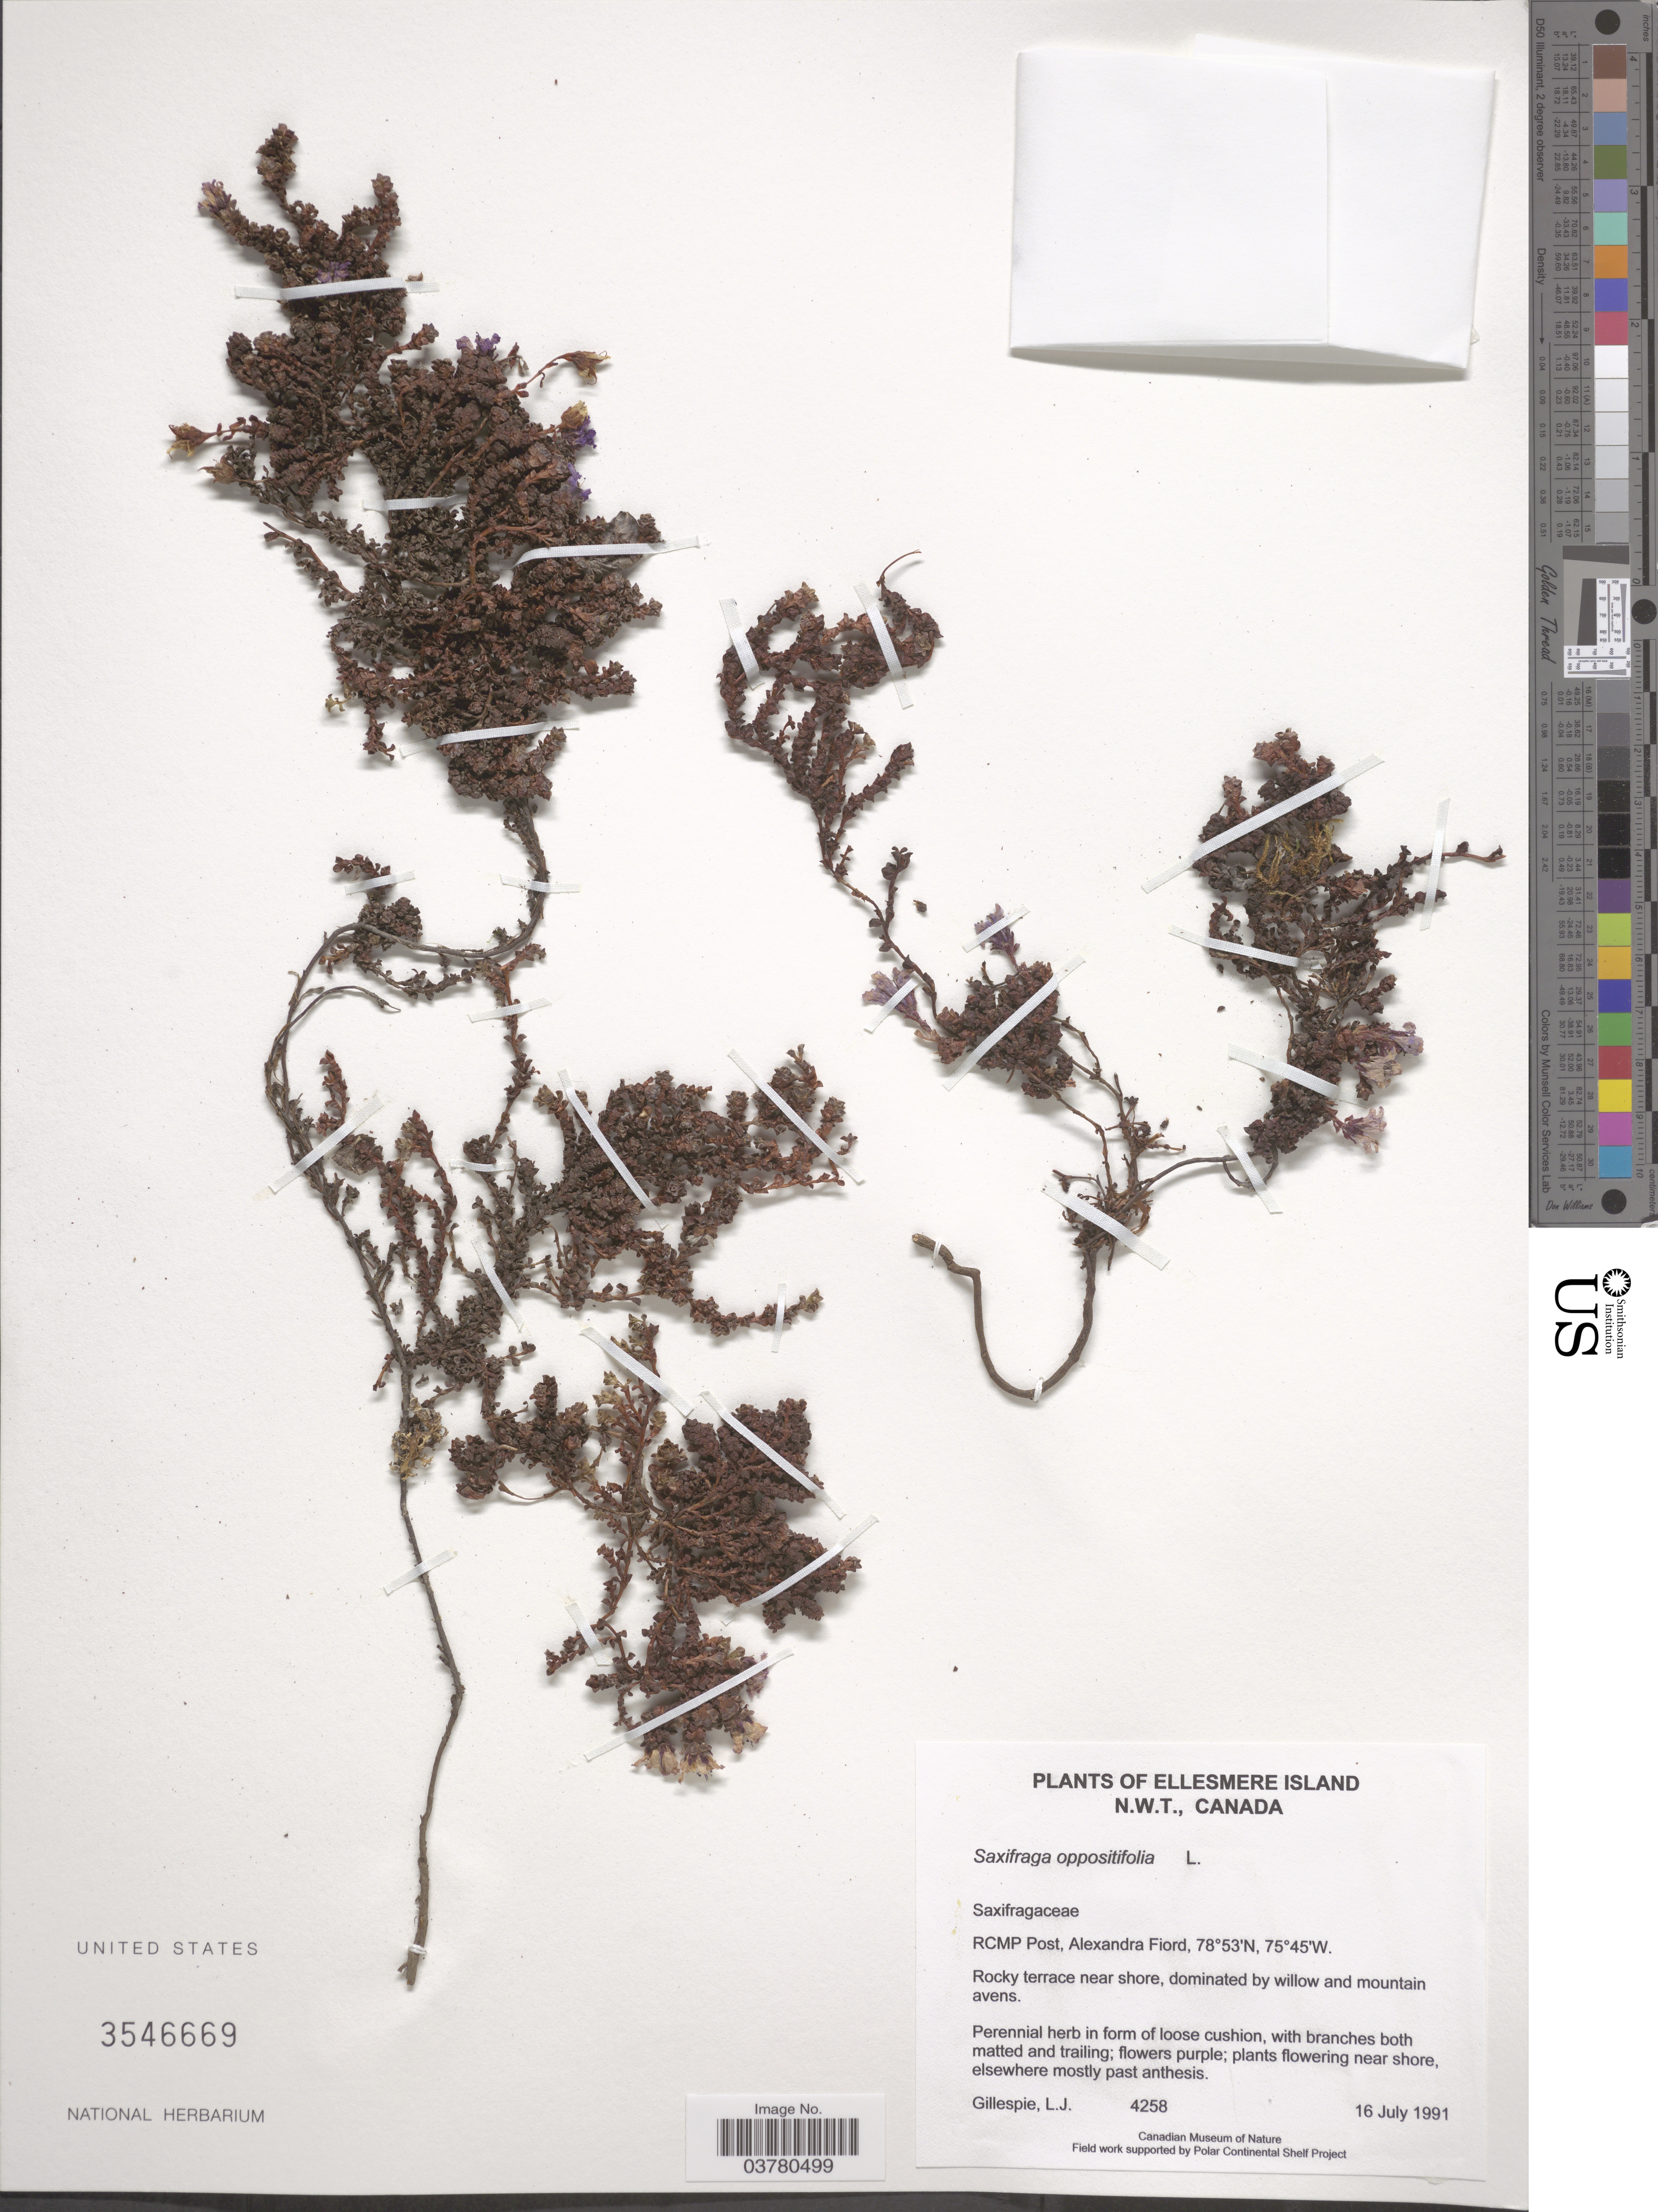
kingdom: Plantae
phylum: Tracheophyta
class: Magnoliopsida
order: Saxifragales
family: Saxifragaceae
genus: Saxifraga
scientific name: Saxifraga oppositifolia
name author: L.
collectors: L. Gillespie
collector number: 4258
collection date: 1991-07-16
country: Canada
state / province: Northwest Territories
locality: Ellesmere Island. RCMP Post, Alexandra Fiord.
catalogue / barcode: US 3546669